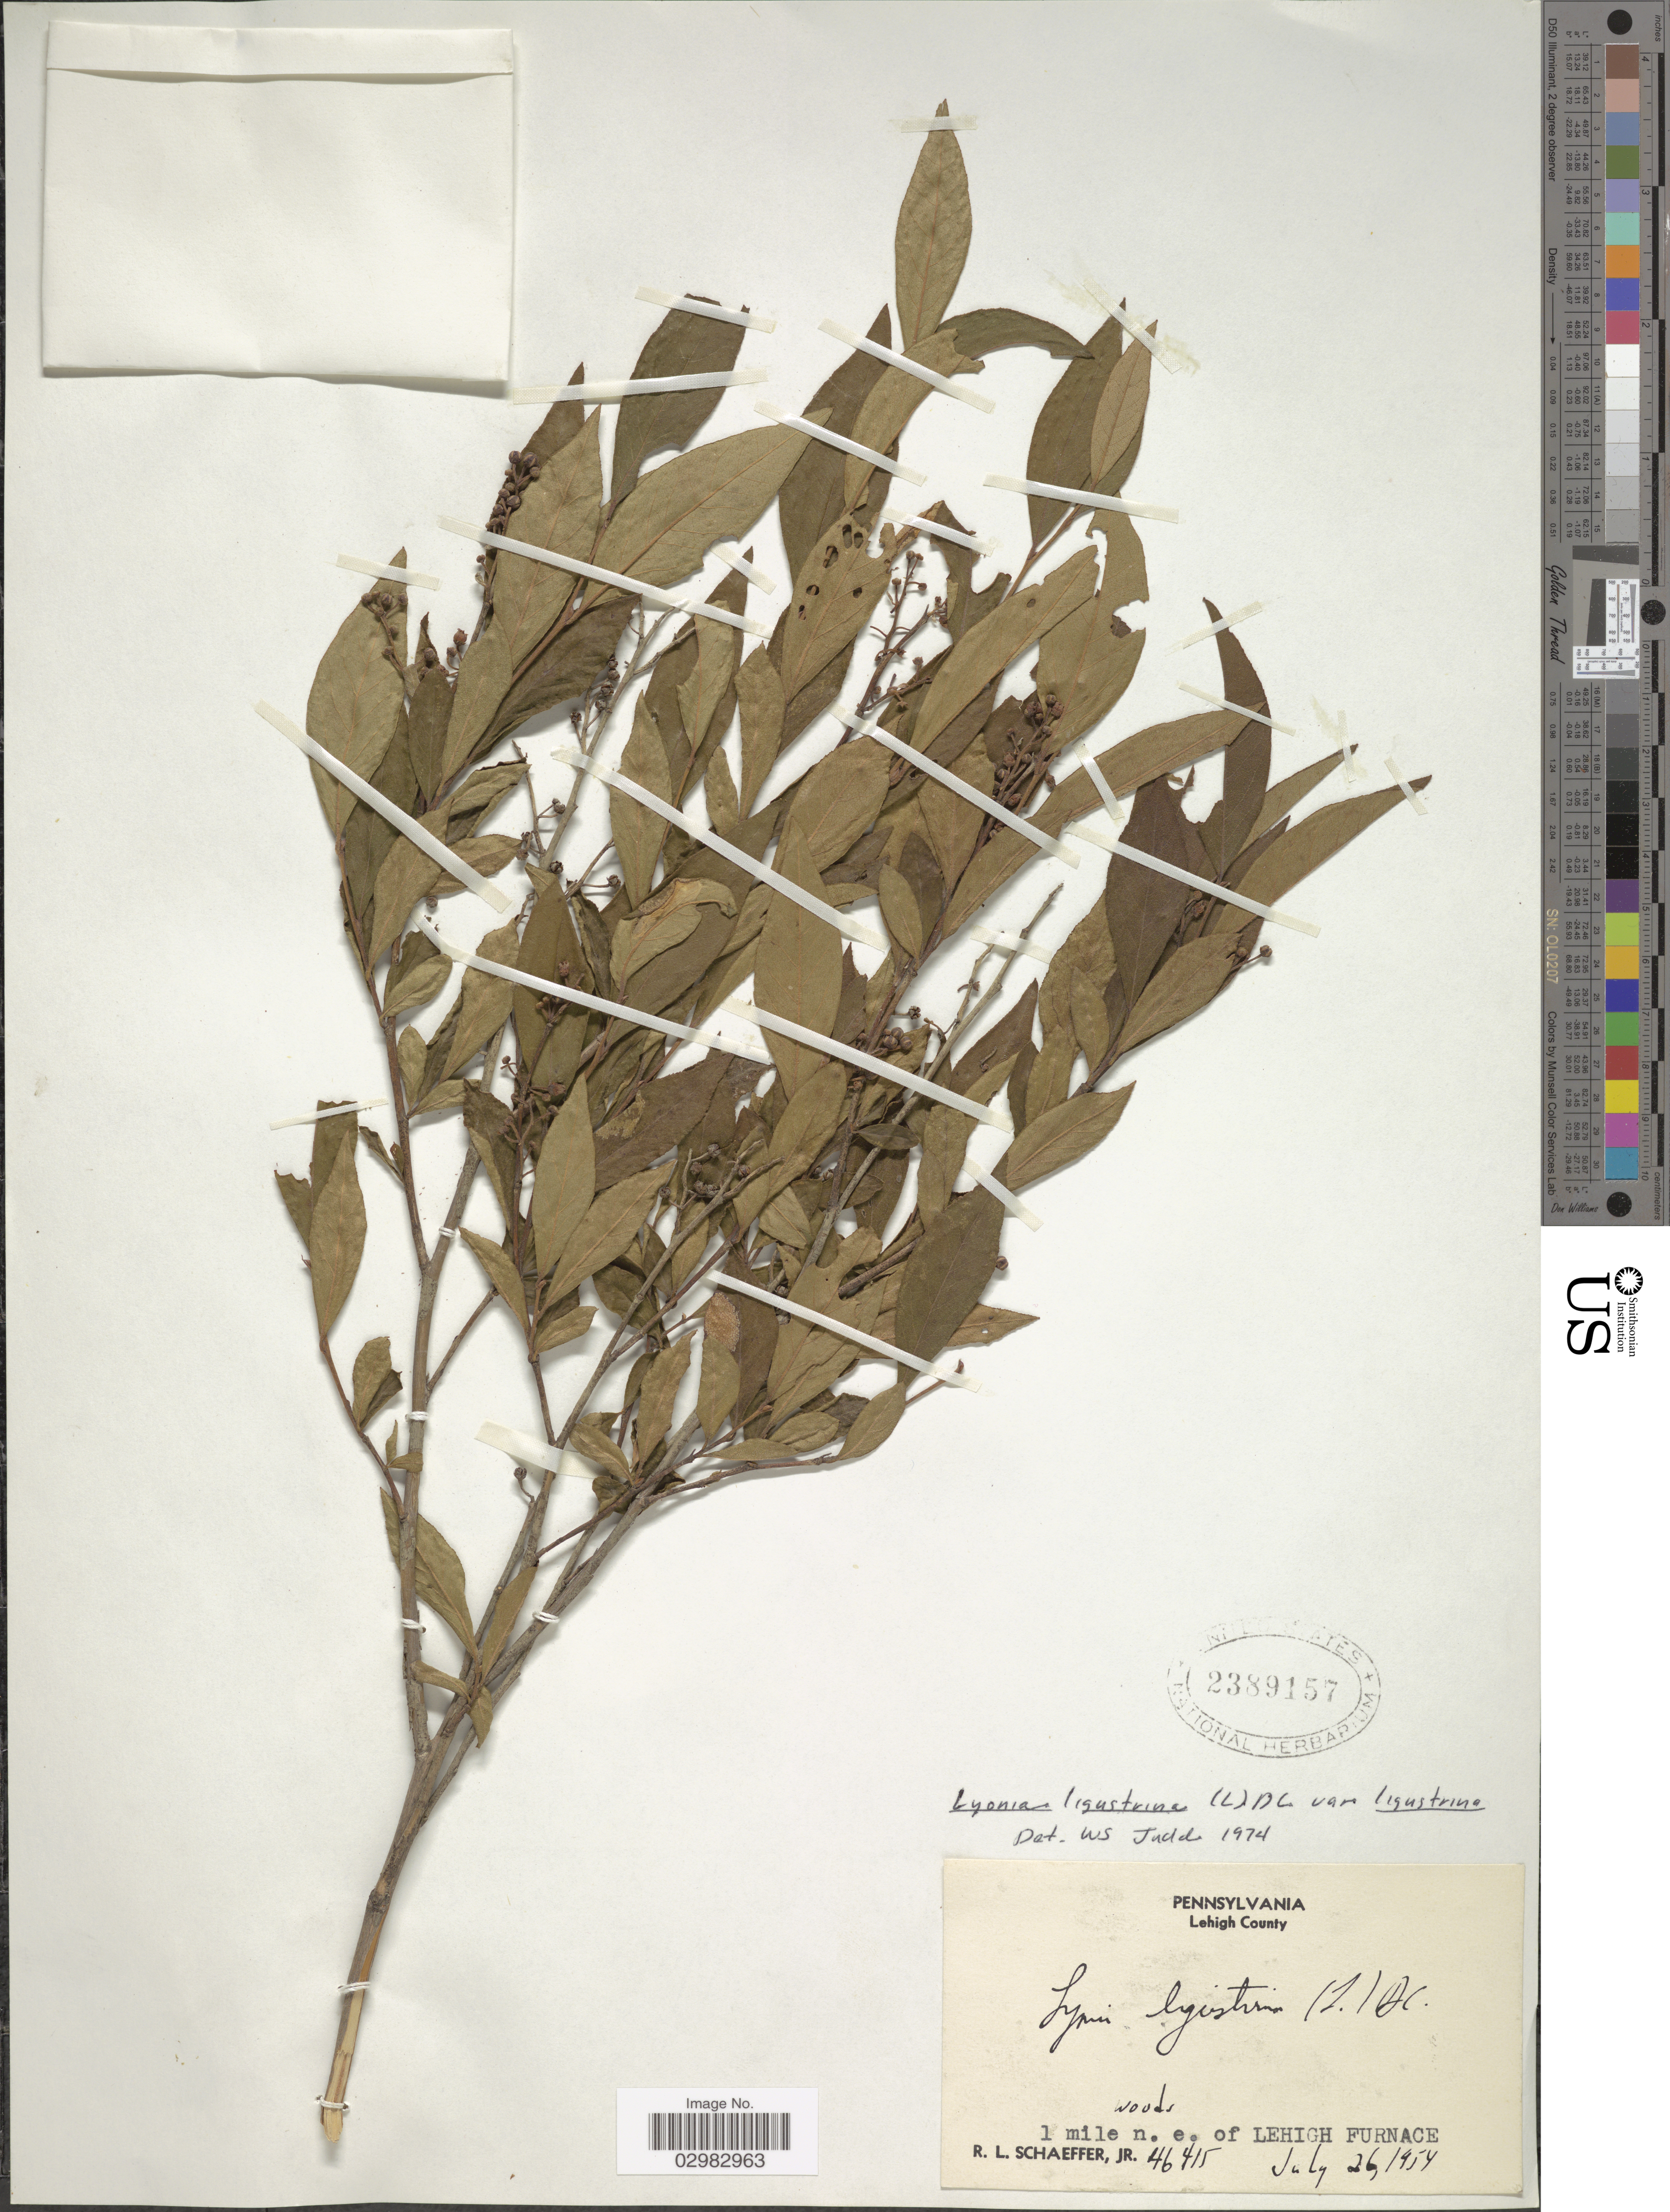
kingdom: Plantae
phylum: Tracheophyta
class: Magnoliopsida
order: Ericales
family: Ericaceae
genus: Lyonia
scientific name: Lyonia ligustrina var. ligustrina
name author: (L.) DC.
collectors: R. L. Schaeffer Jr.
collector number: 46415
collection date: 1954-07-26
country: United States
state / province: Pennsylvania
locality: Lehigh County, 1 mile n.e. of Lehigh Furnace.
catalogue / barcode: US 2389157